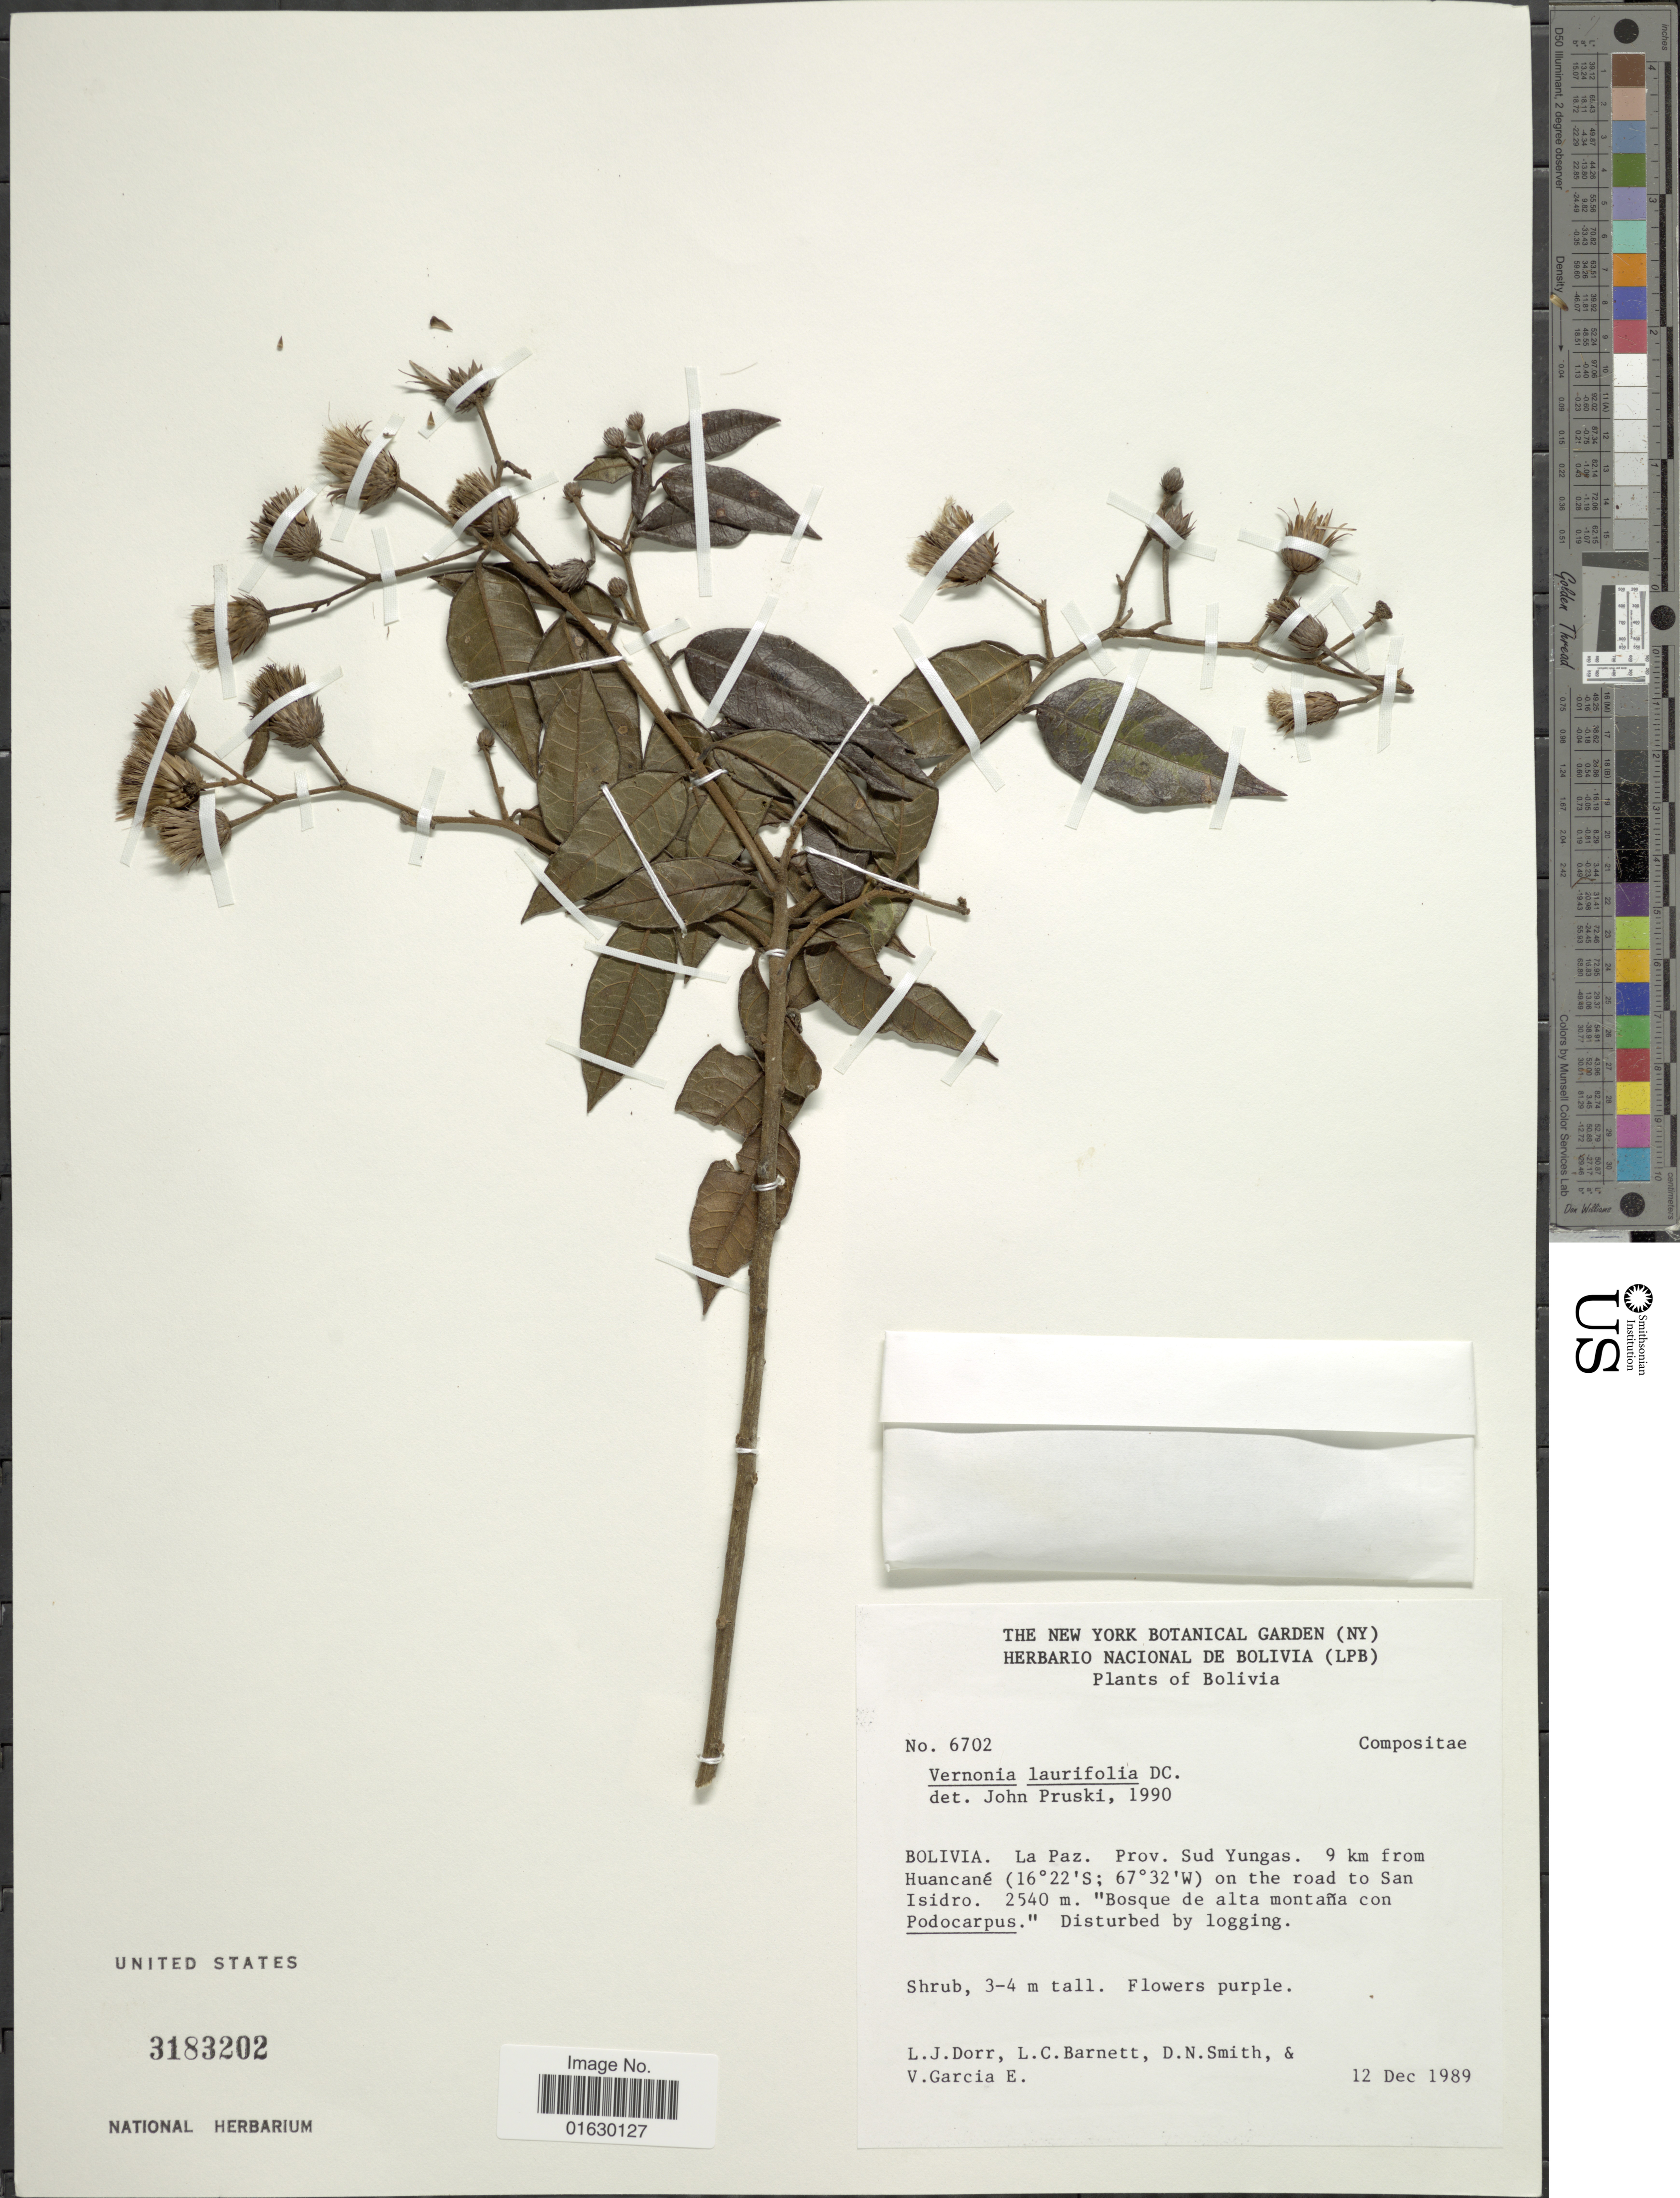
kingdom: Plantae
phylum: Tracheophyta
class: Magnoliopsida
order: Asterales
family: Asteraceae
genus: Lessingianthus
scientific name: Lessingianthus laurifolius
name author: (DC.) H. Rob.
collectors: L. J. Dorr, L. C. Barnett, D. Smith & V. Garcia E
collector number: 6702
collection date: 1989-12-12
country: Bolivia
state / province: La Paz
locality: La Paz Prov. Sud Yungas, 9 km from Huancane on the road to San Isidro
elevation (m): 2540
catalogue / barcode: US 3183202